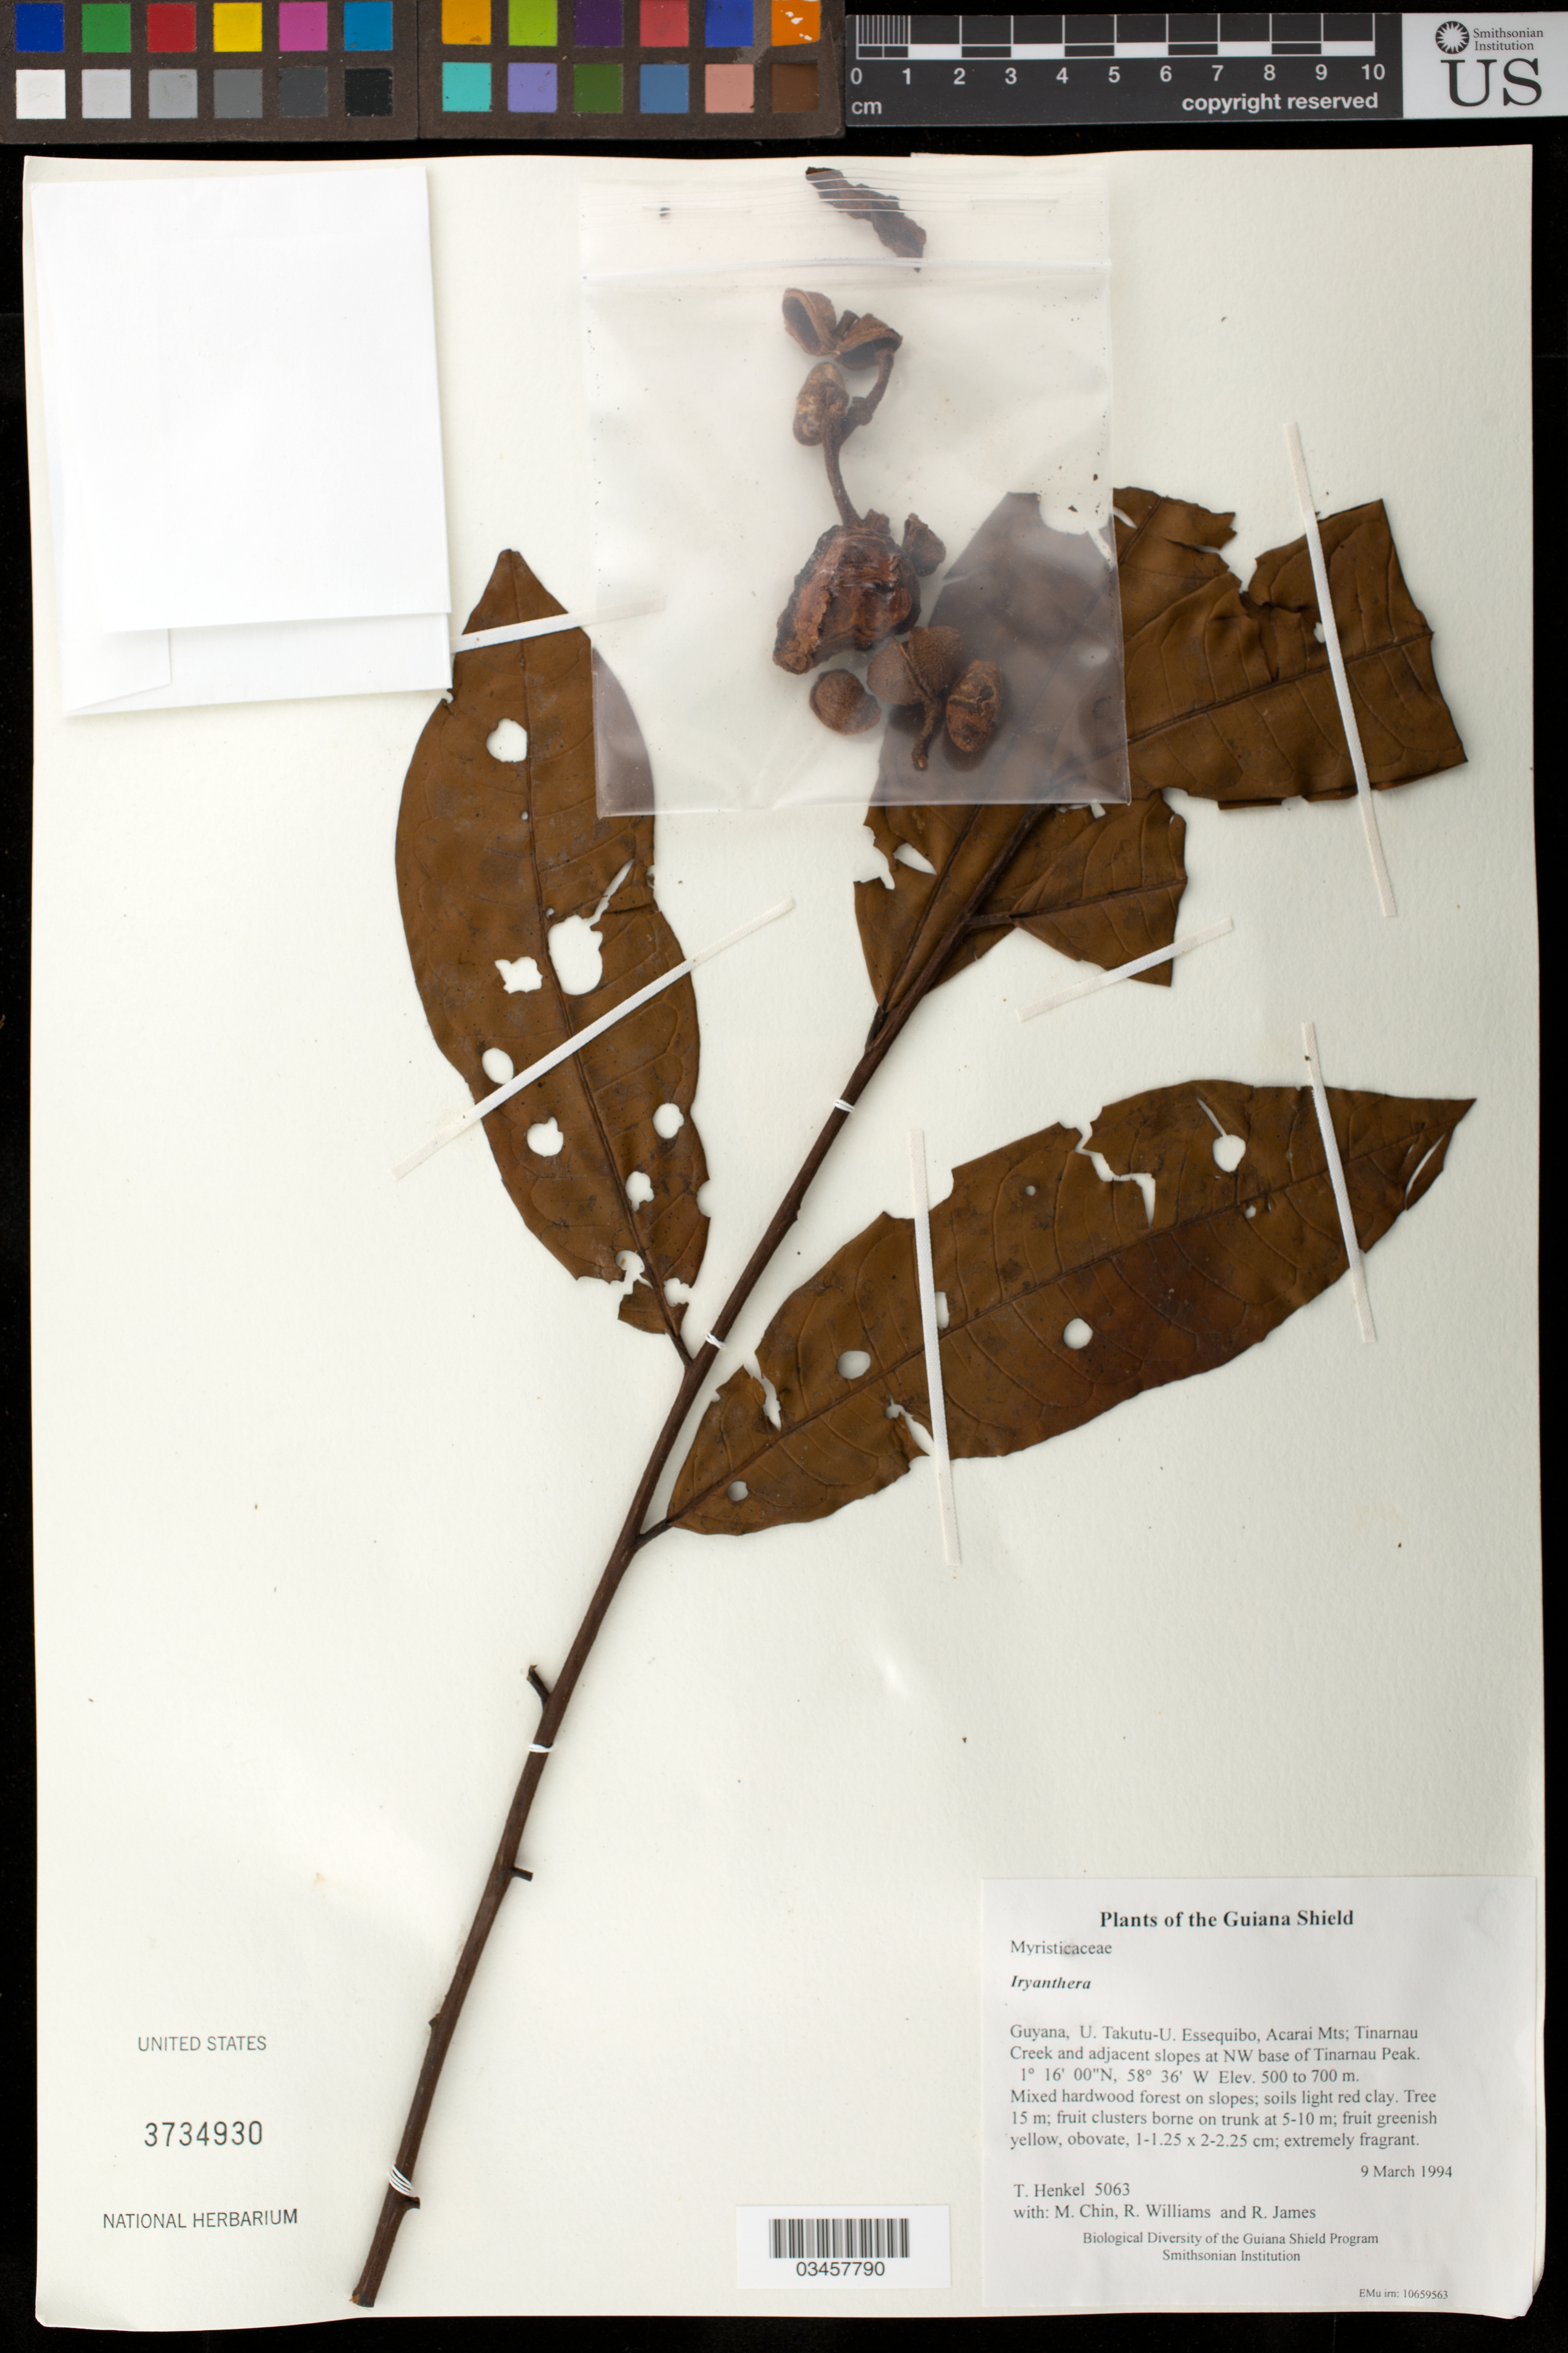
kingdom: Plantae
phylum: Tracheophyta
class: Magnoliopsida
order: Magnoliales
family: Myristicaceae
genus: Iryanthera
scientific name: Iryanthera sp.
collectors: K. Wurdack, K. M. Redden, C. Perry, E. Zimmerman, D. Hunter, T. Hunter & V. Roland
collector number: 5063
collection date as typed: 18 May 2009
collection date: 2009-05-18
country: Guyana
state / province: Cuyuni-Mazaruni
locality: Top of waterfall above Kako River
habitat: Laterite; Macrolobium, Eperua, Micrandra, Dicymbe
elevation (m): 677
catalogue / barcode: US 3734930